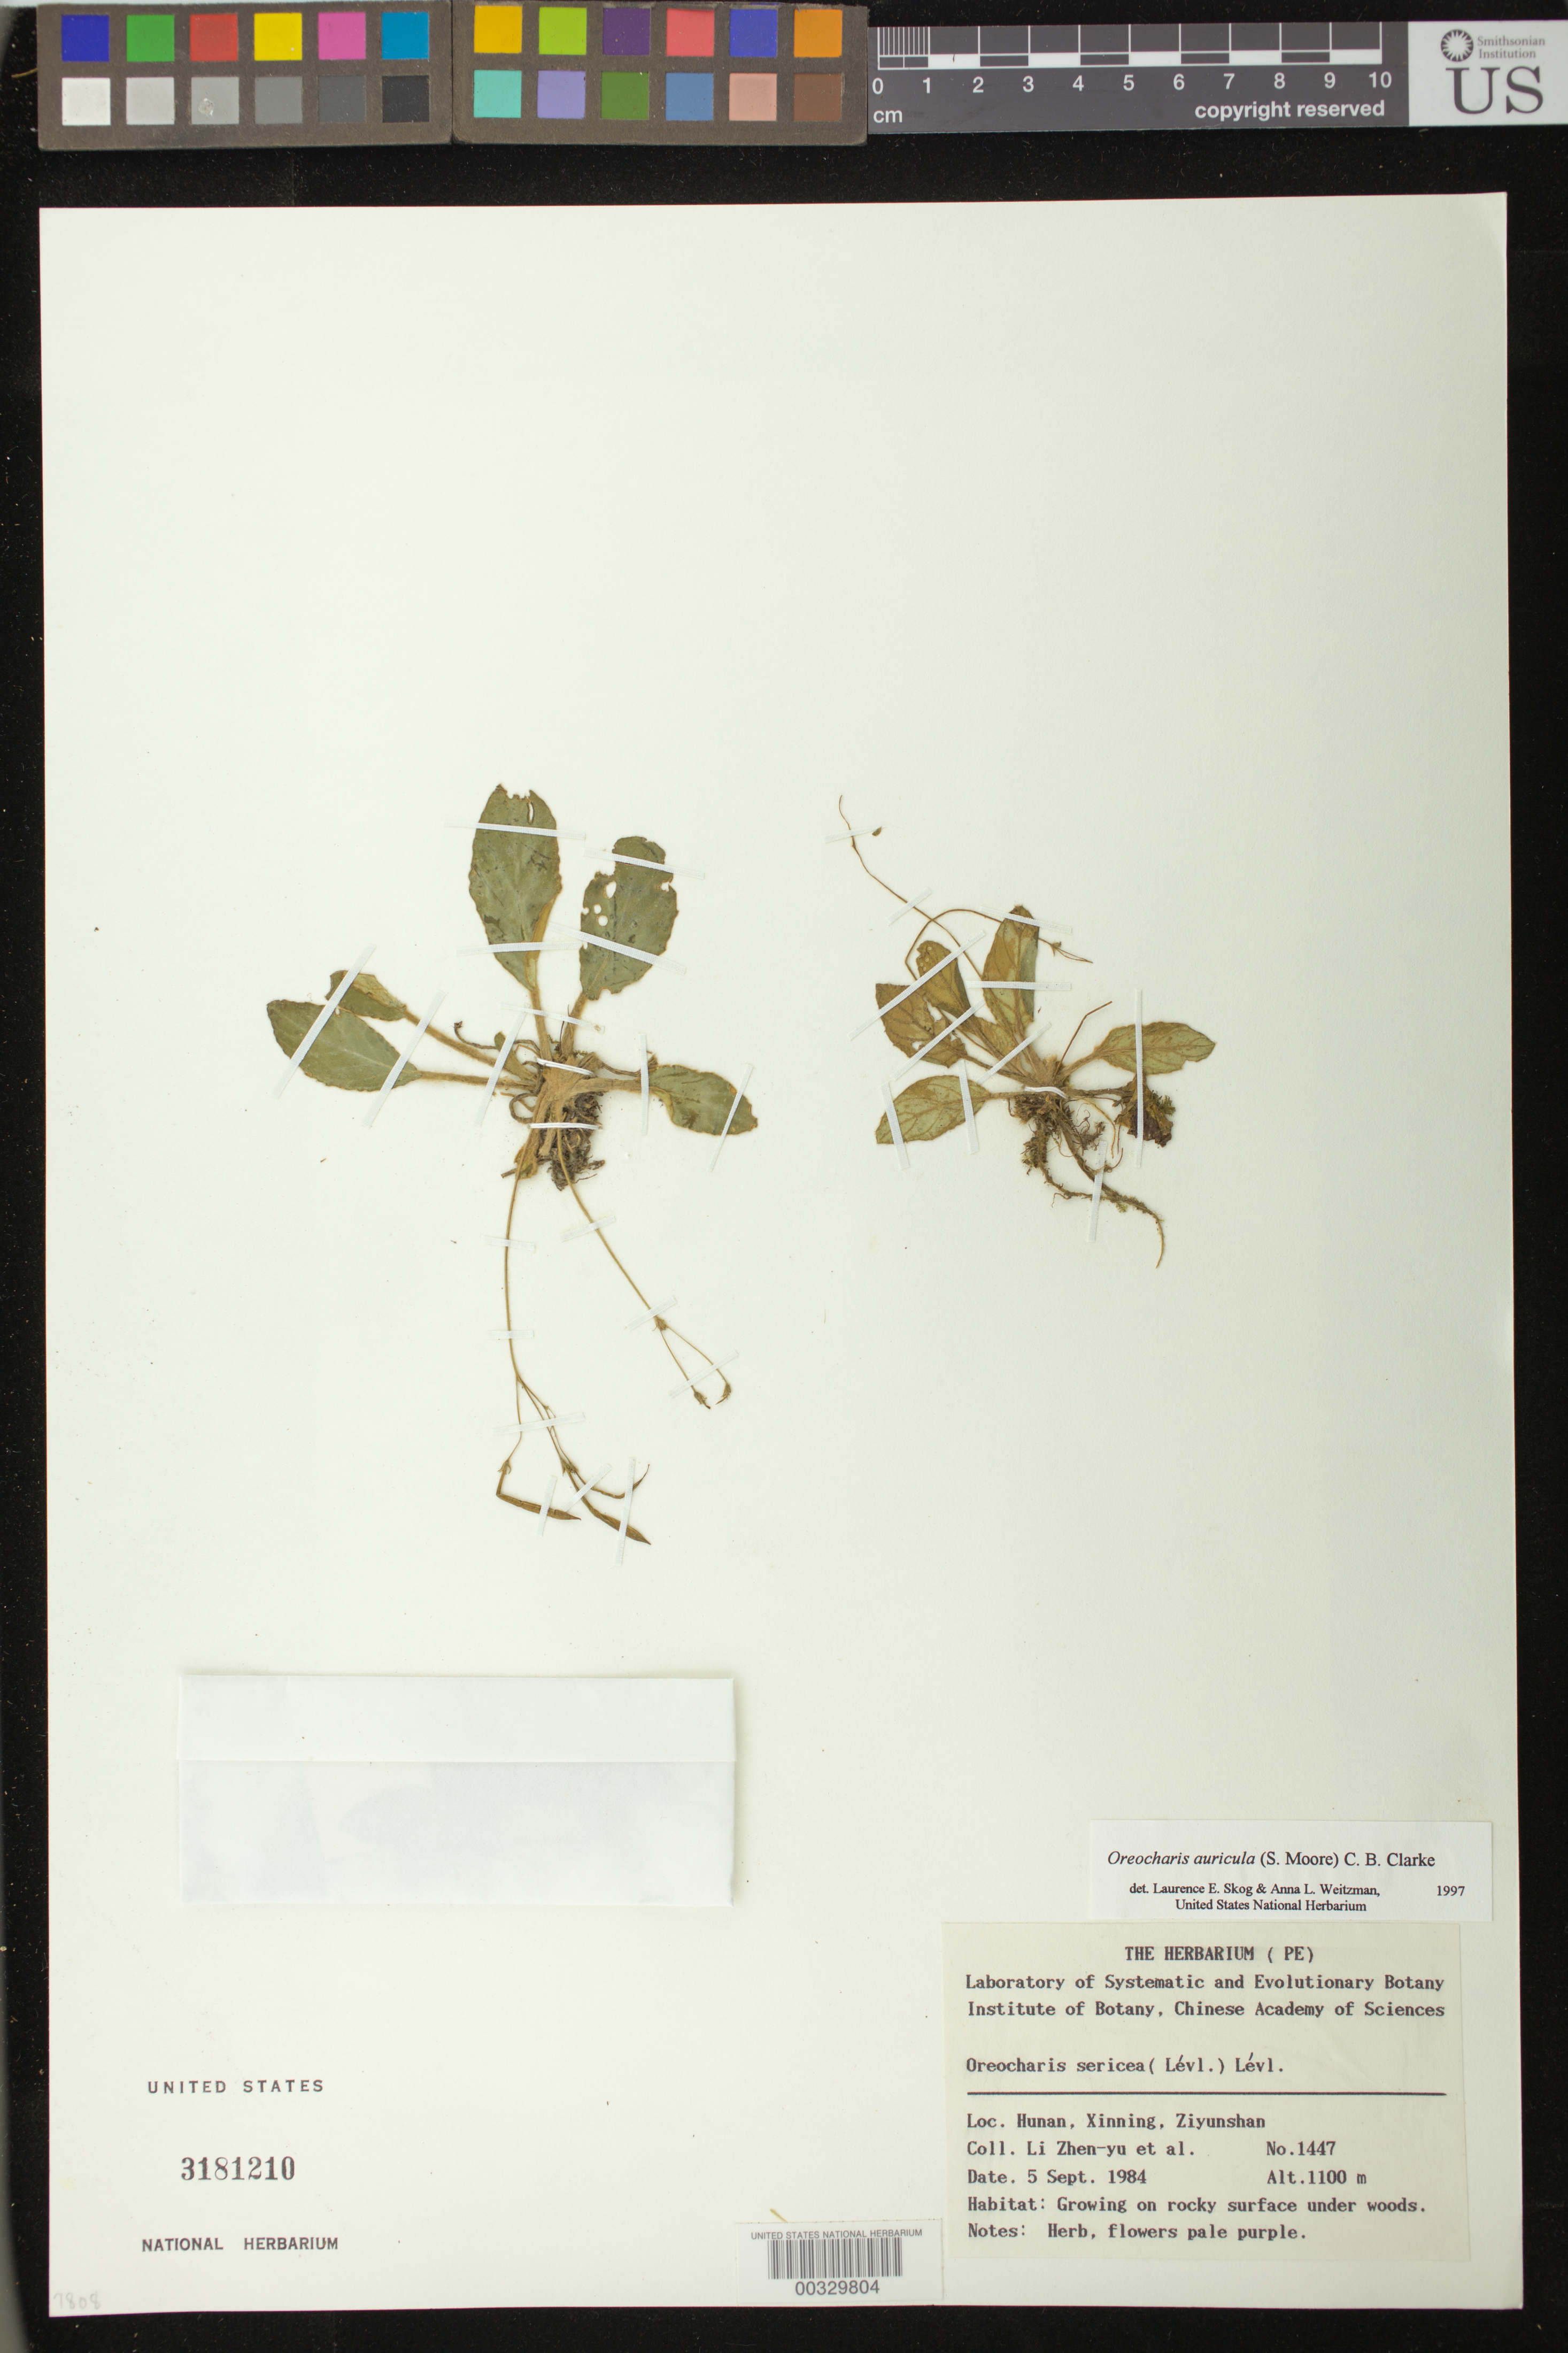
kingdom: Plantae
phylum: Tracheophyta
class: Magnoliopsida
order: Lamiales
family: Gesneriaceae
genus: Oreocharis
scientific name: Oreocharis auricula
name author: (S. Moore) C.B. Clarke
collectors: L. Zhen-yu & et al.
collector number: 1447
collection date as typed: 05 Sep 1984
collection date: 1984-09-05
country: China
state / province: Hunan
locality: Xinning, ziyunshan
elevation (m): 1100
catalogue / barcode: US 3181210